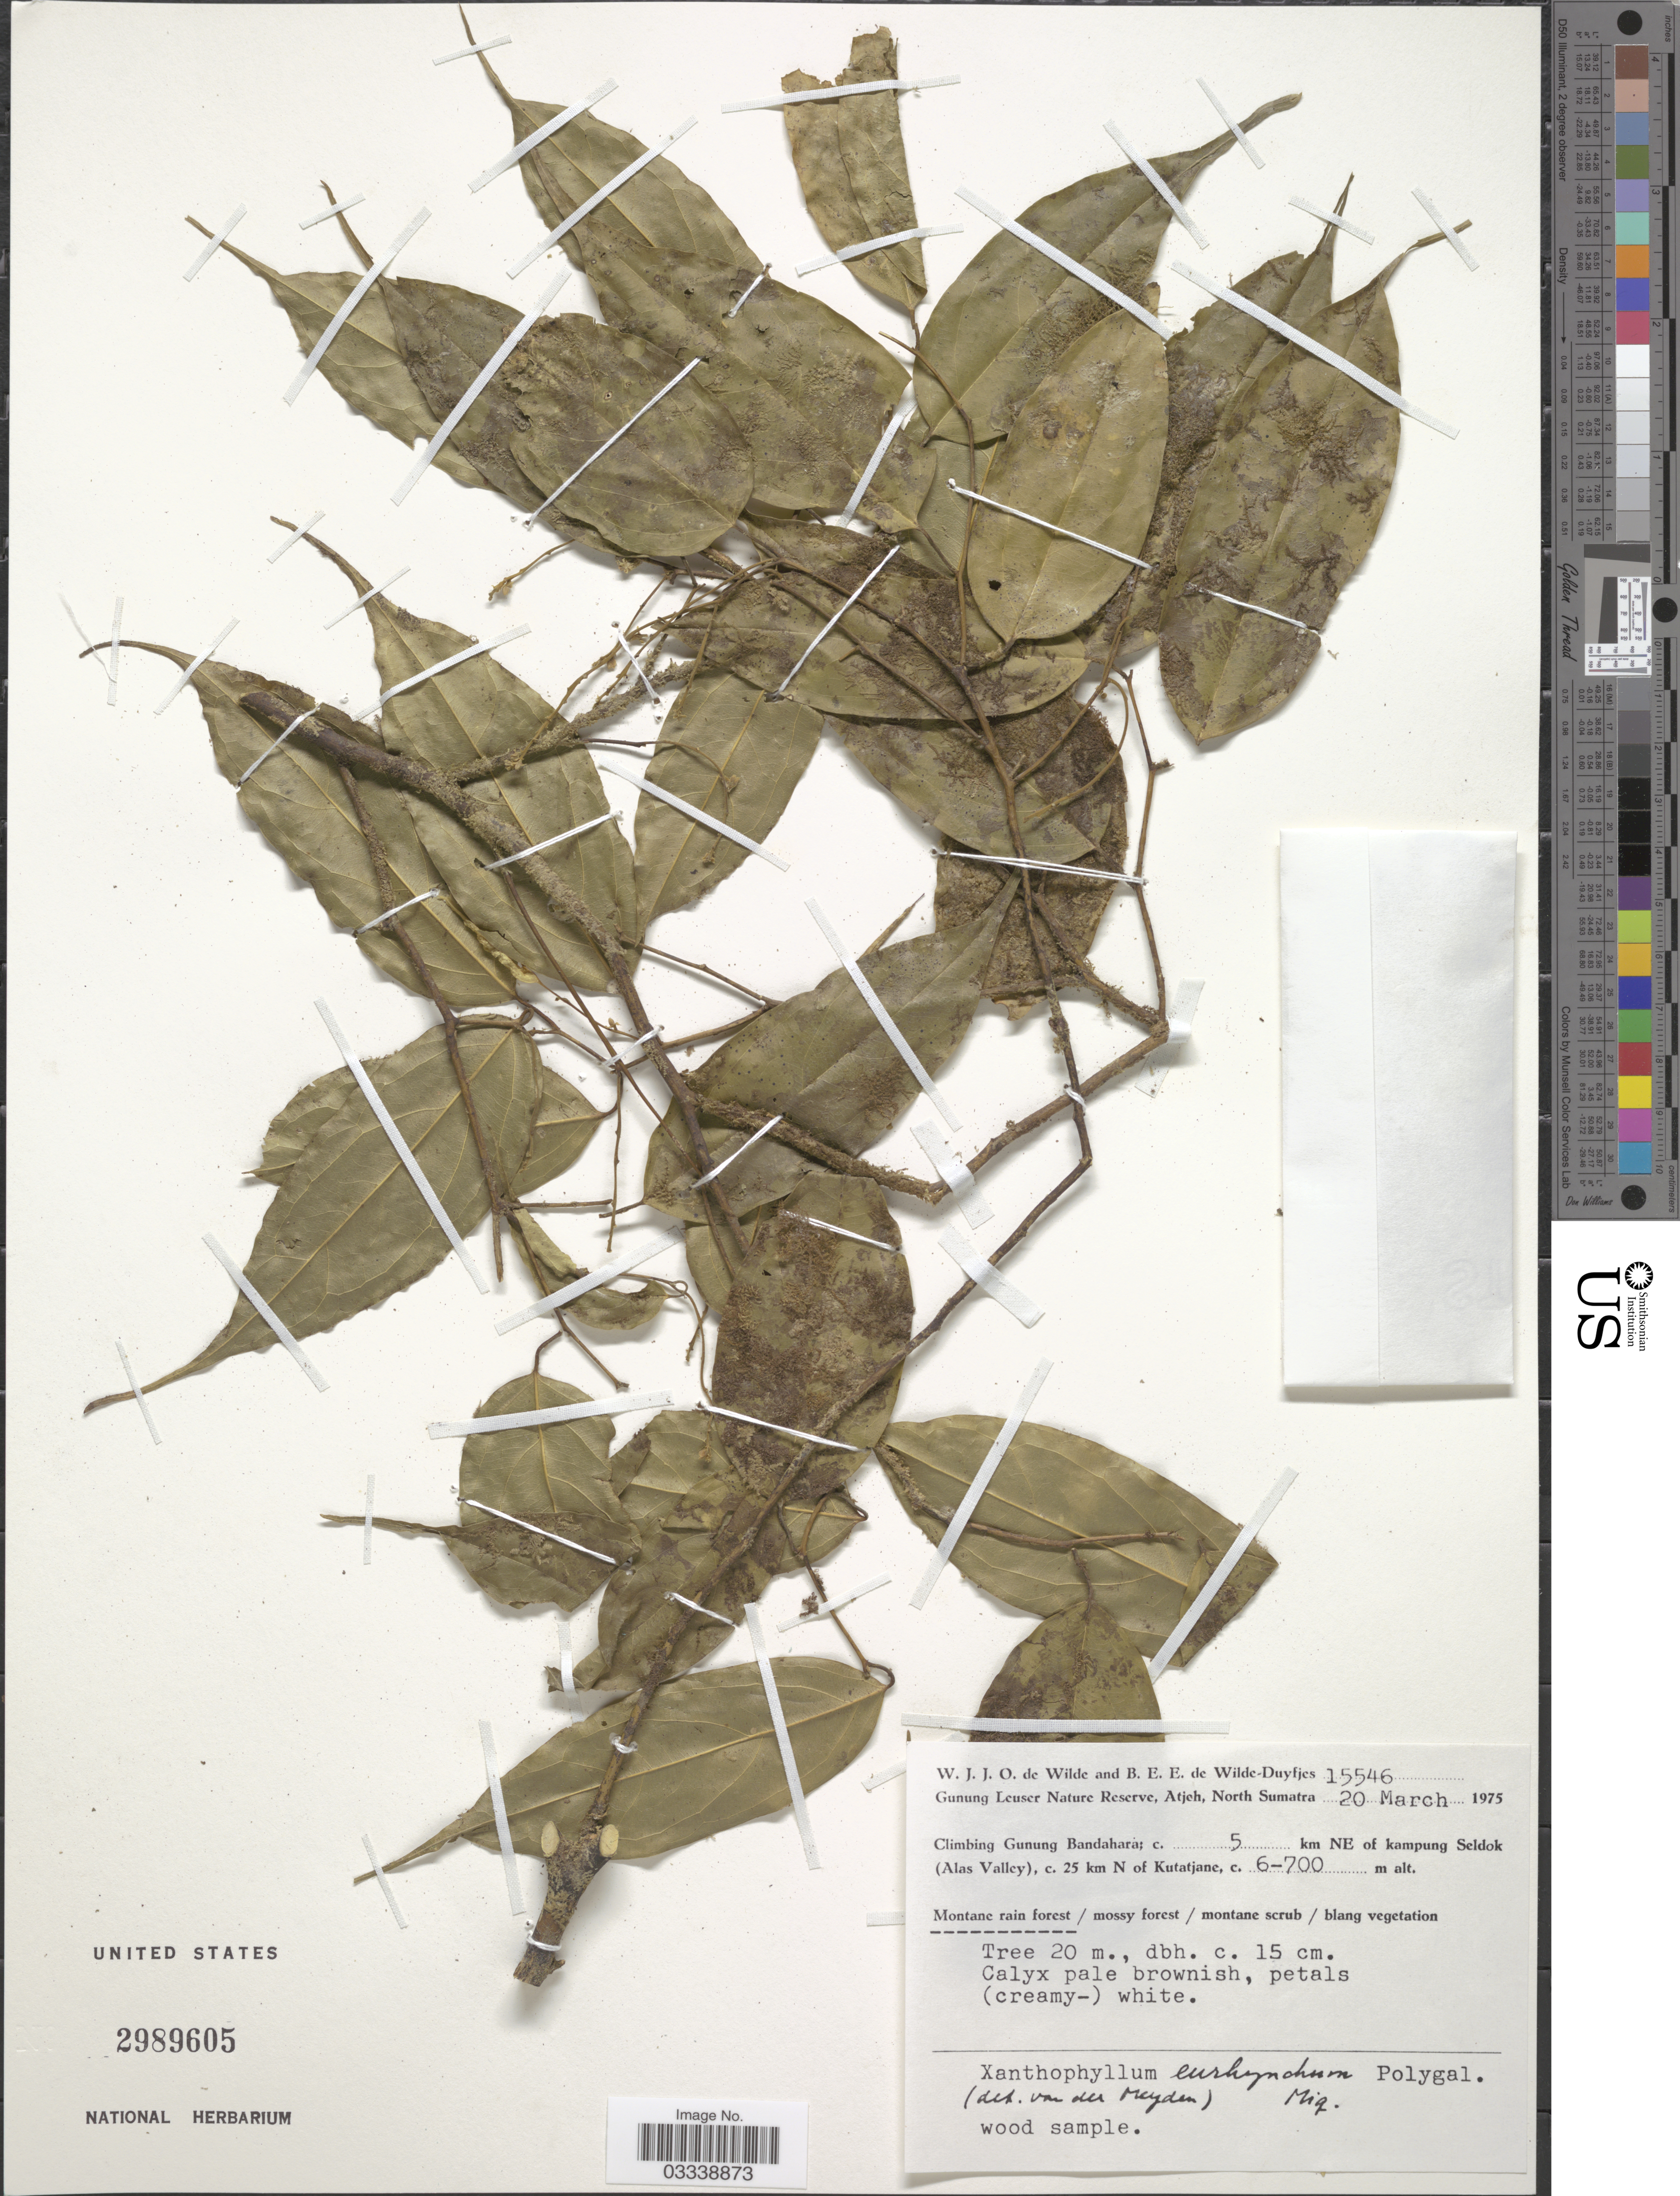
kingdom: Plantae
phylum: Tracheophyta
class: Magnoliopsida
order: Fabales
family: Polygalaceae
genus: Xanthophyllum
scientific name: Xanthophyllum eurhynchum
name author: Miq.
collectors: W. J. de Wilde & B. E. de Wilde-Duyfjes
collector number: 15546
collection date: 1975-03-20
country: Indonesia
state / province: Sumatra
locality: Gunung Leuser Nature Reserve, Atjeh, North Sumatra. Climbing Gunung Bandahara; c. 5 km NE of kampung Seldok (Alas Valley), c. 25 km N of Kutatjane.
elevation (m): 600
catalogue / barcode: US 2989605